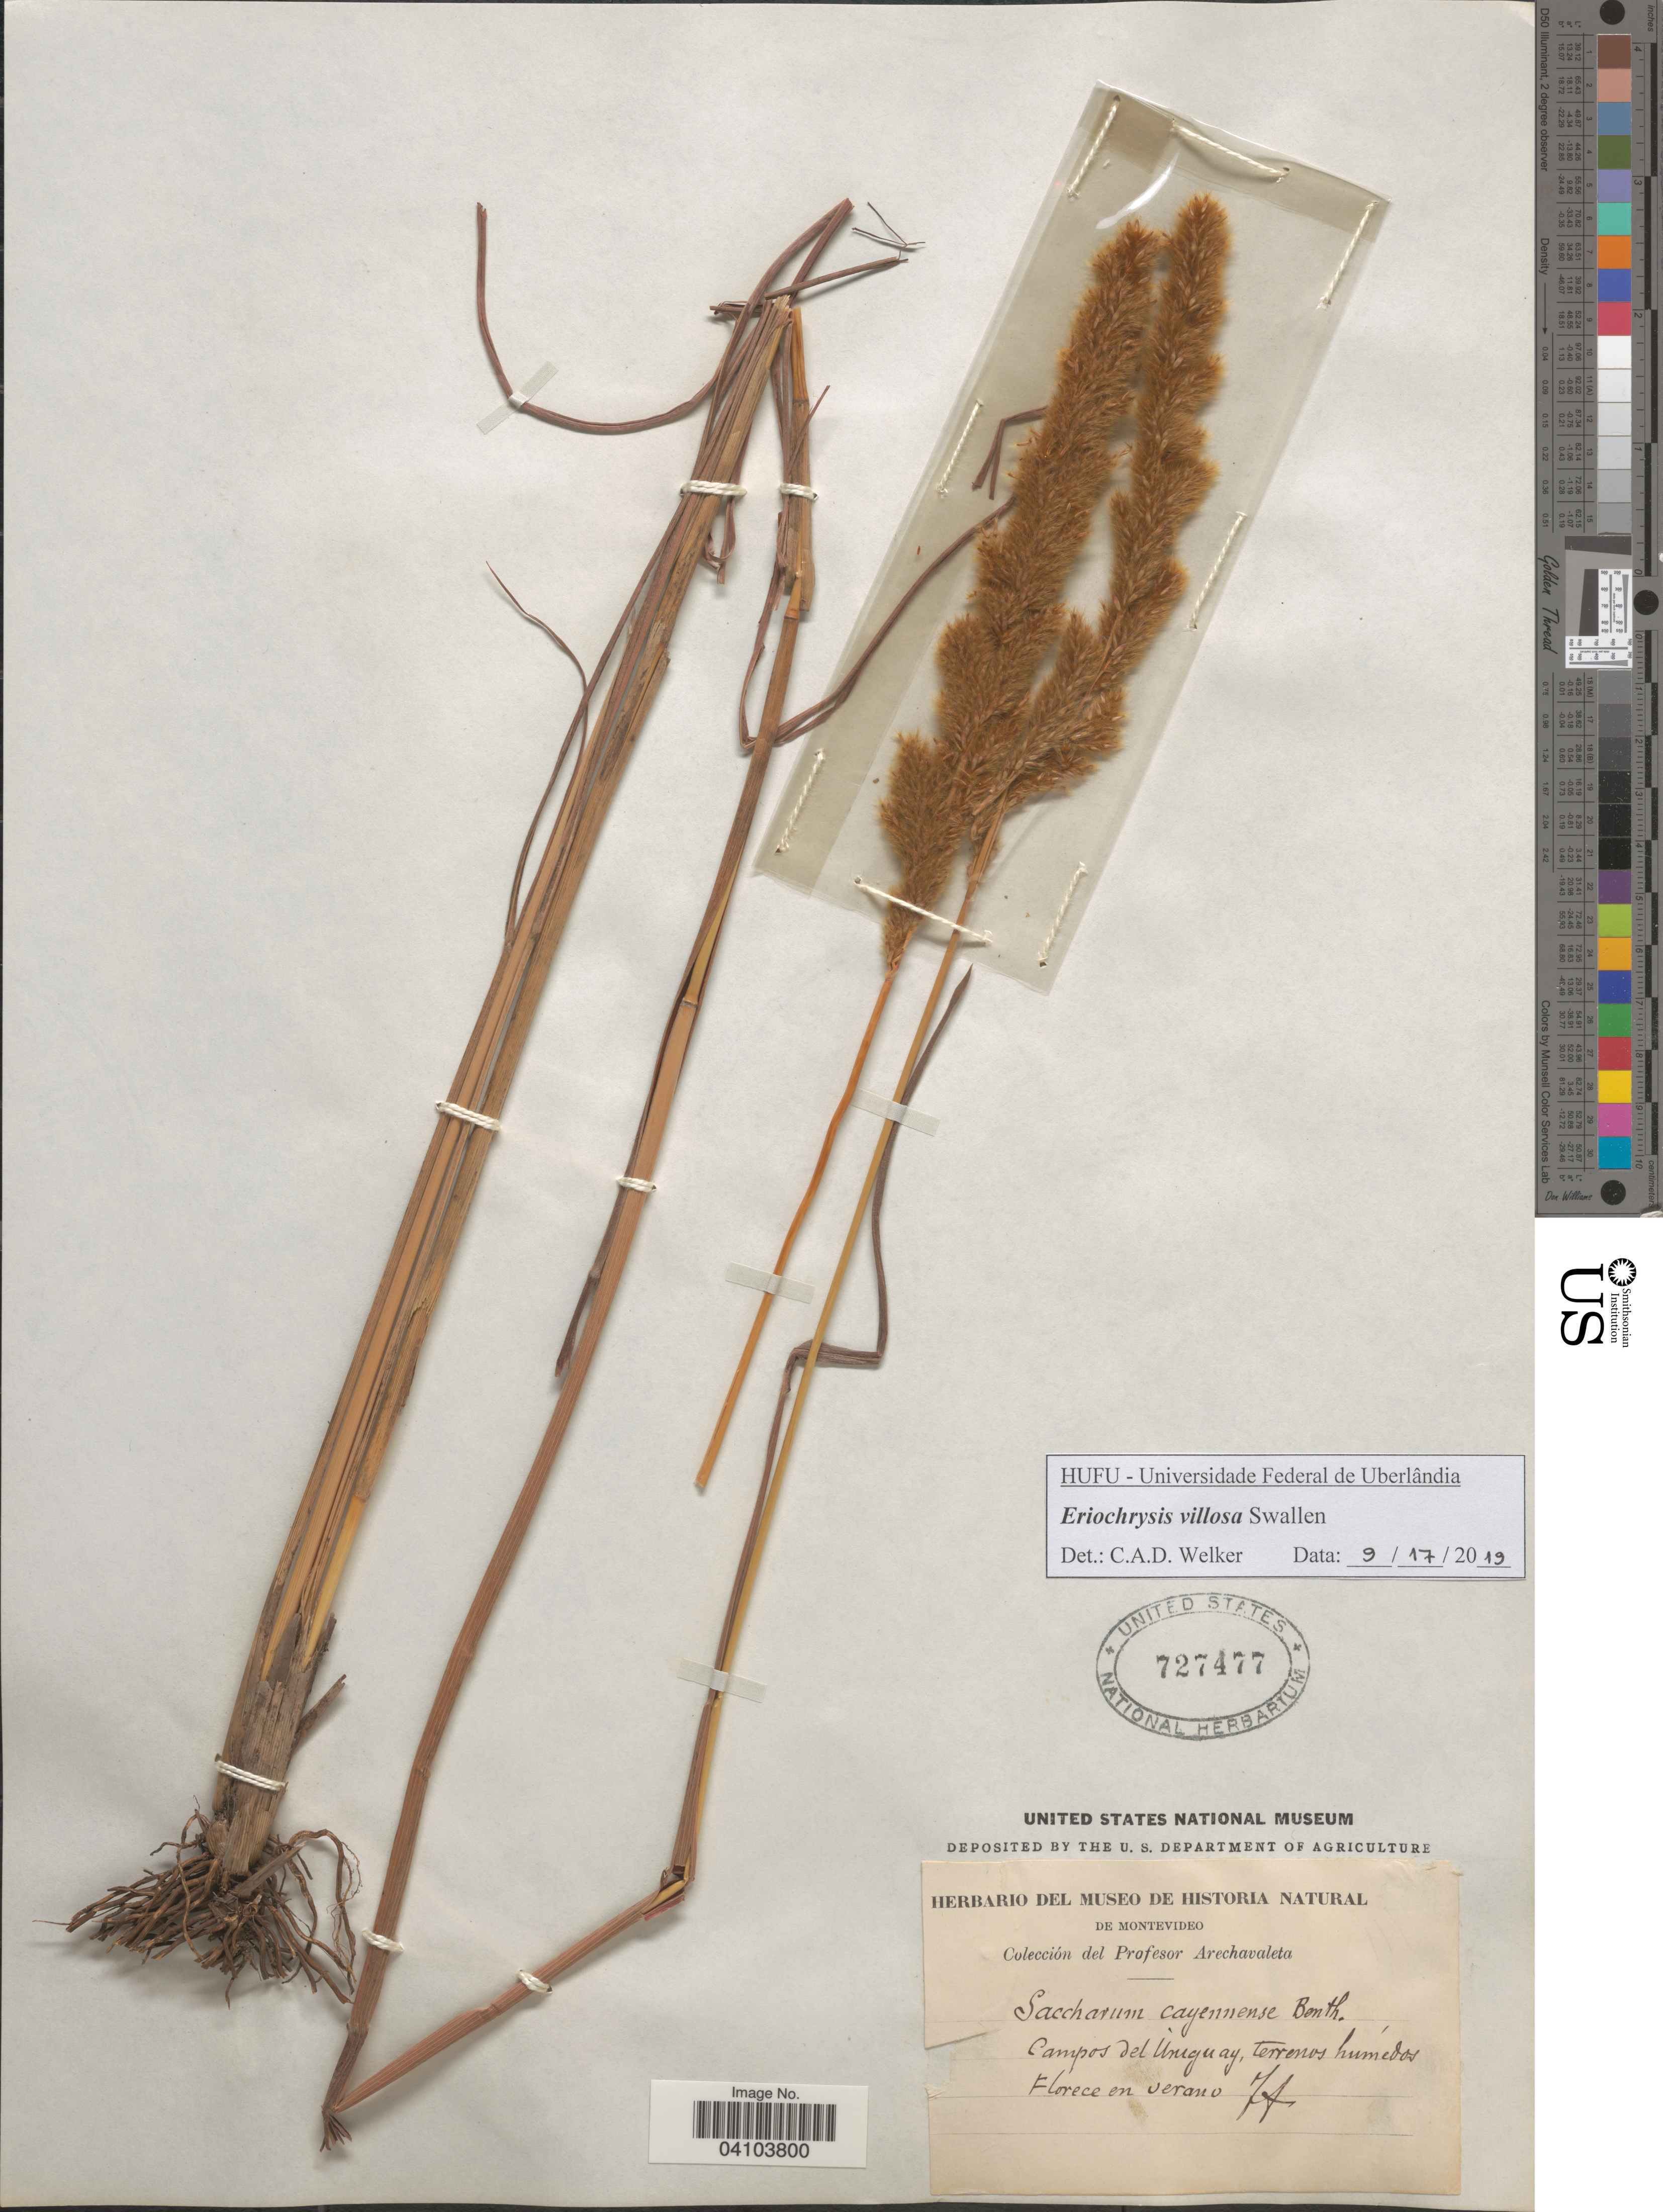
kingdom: Plantae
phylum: Tracheophyta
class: Liliopsida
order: Poales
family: Poaceae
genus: Eriochrysis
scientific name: Eriochrysis villosa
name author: Swallen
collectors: Arechavaleta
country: Uruguay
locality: Campos del Uruguay.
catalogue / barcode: US 727477